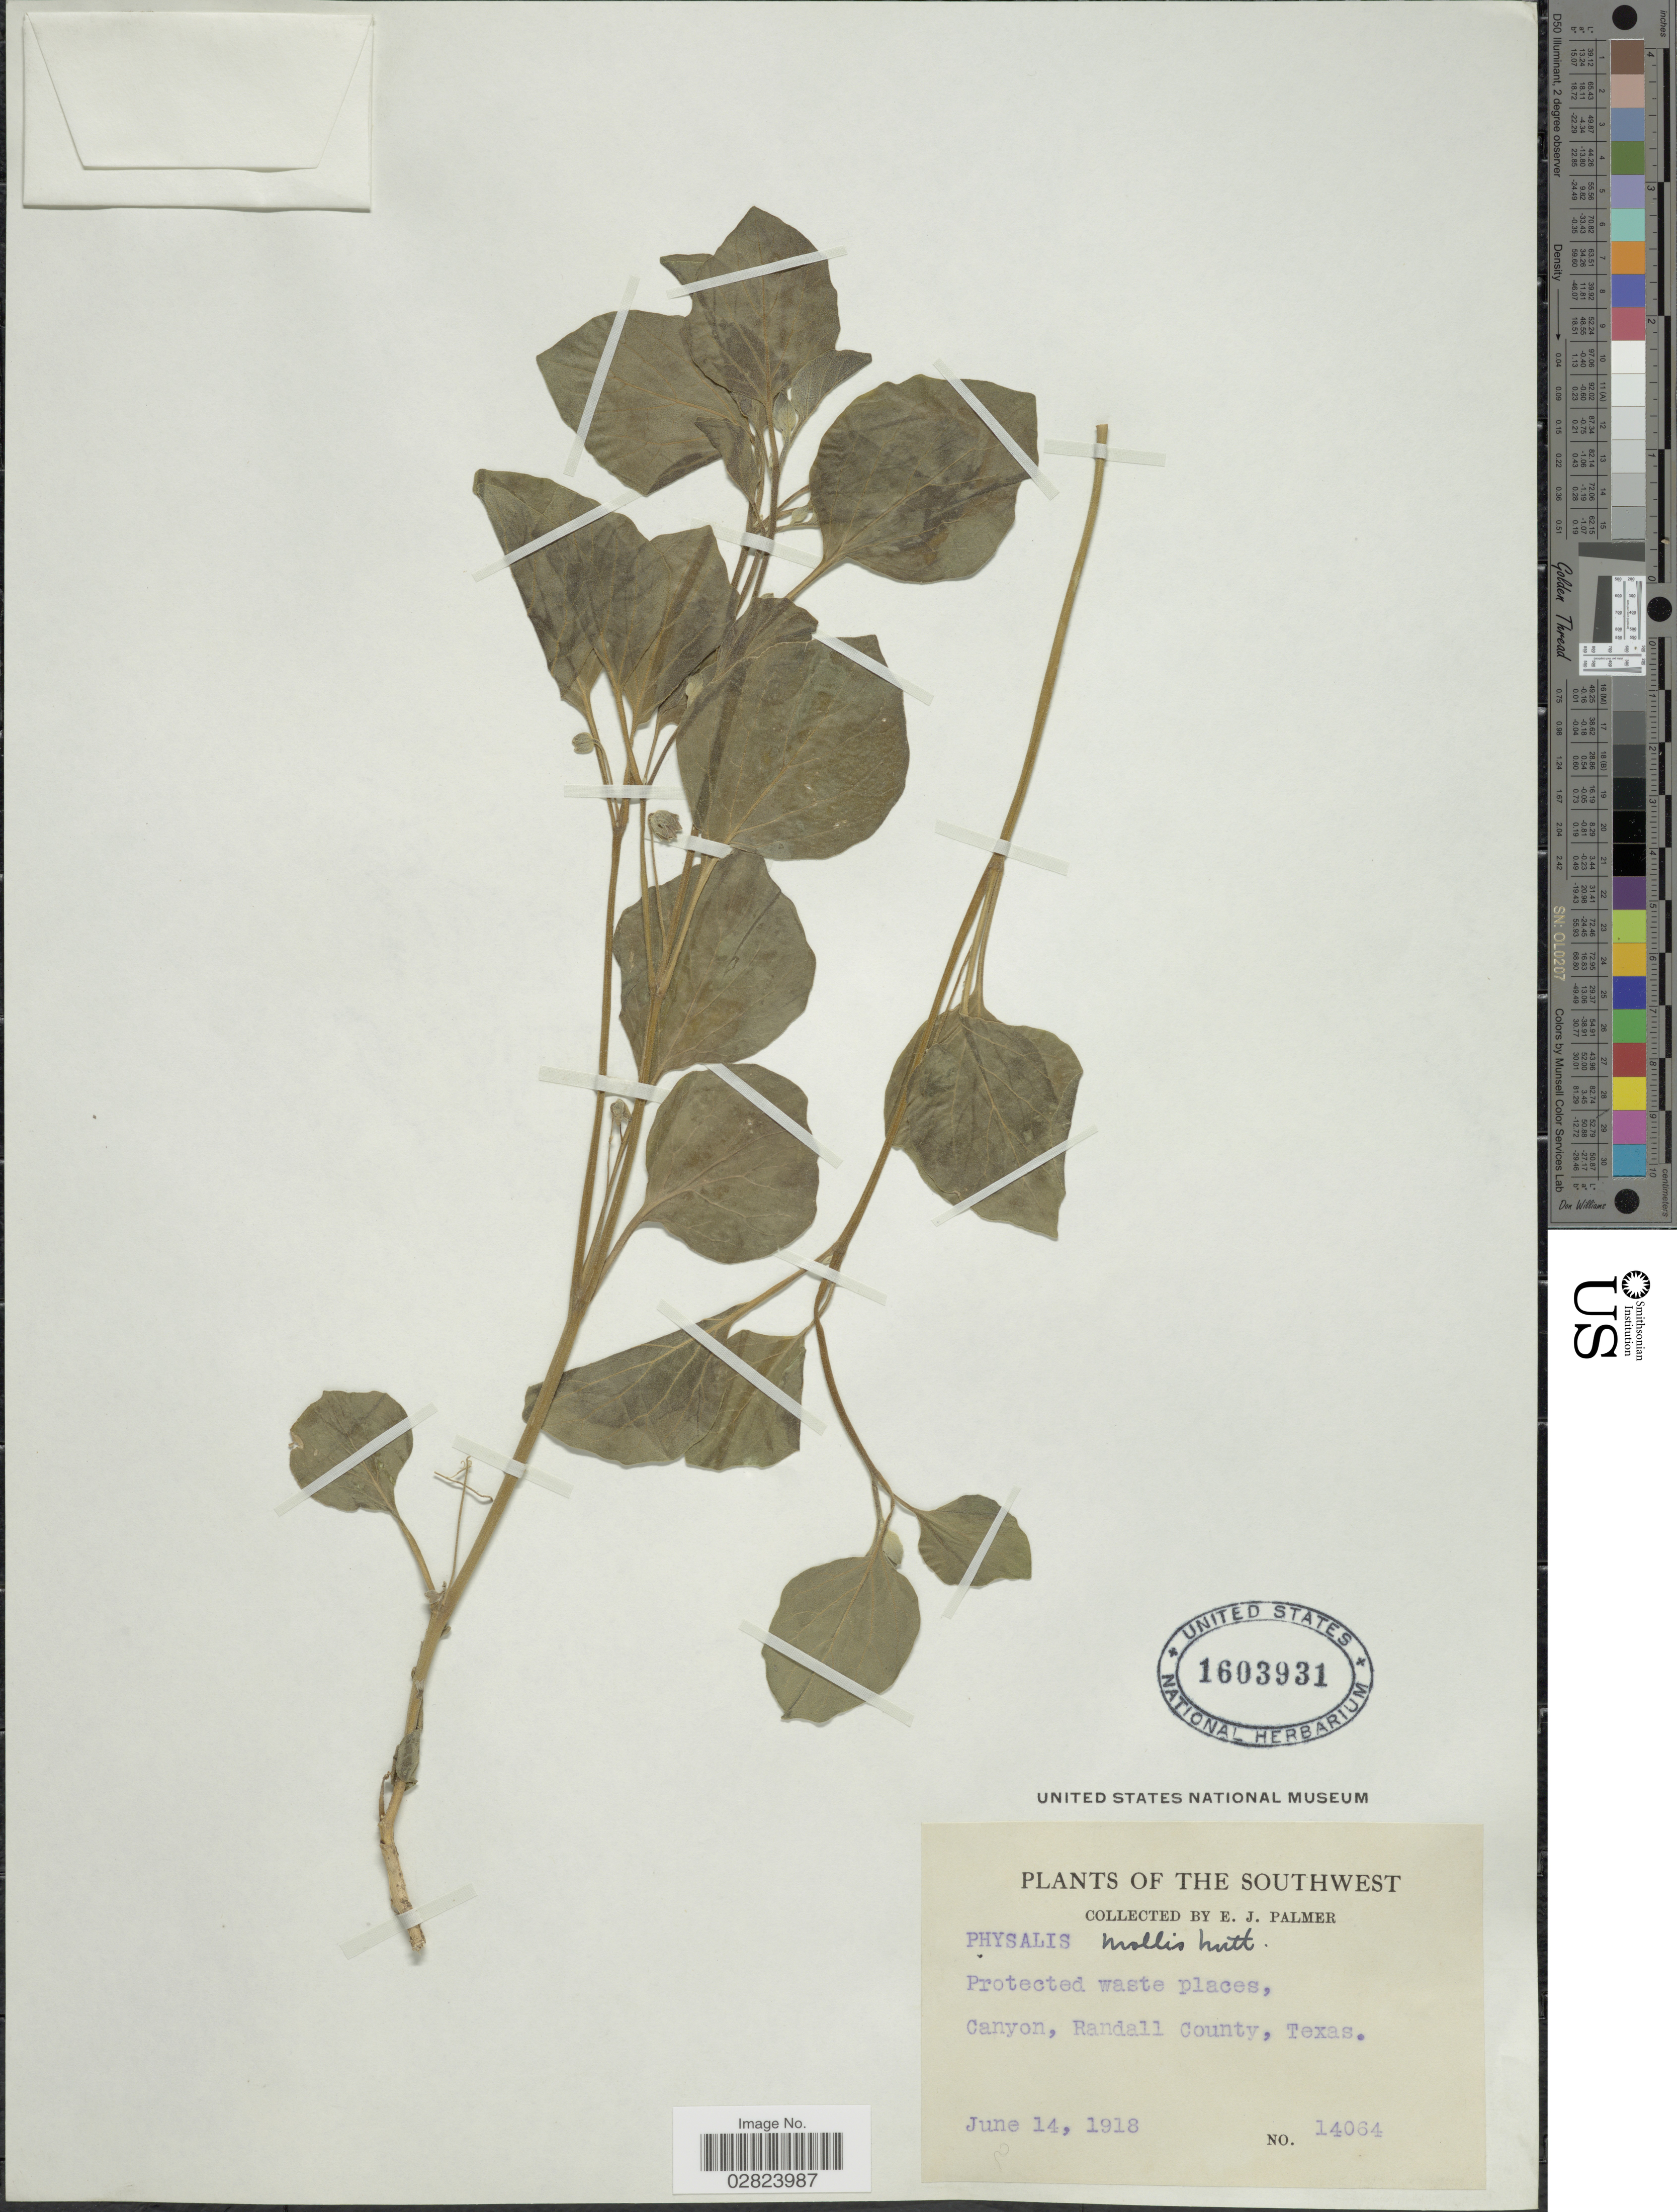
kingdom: Plantae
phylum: Tracheophyta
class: Magnoliopsida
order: Solanales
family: Solanaceae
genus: Physalis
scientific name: Physalis mollis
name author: Nutt.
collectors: E. J. Palmer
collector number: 14064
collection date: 1918-06-14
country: United States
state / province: Texas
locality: The Southwest. Canyon, Randall County.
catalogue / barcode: US 1603931